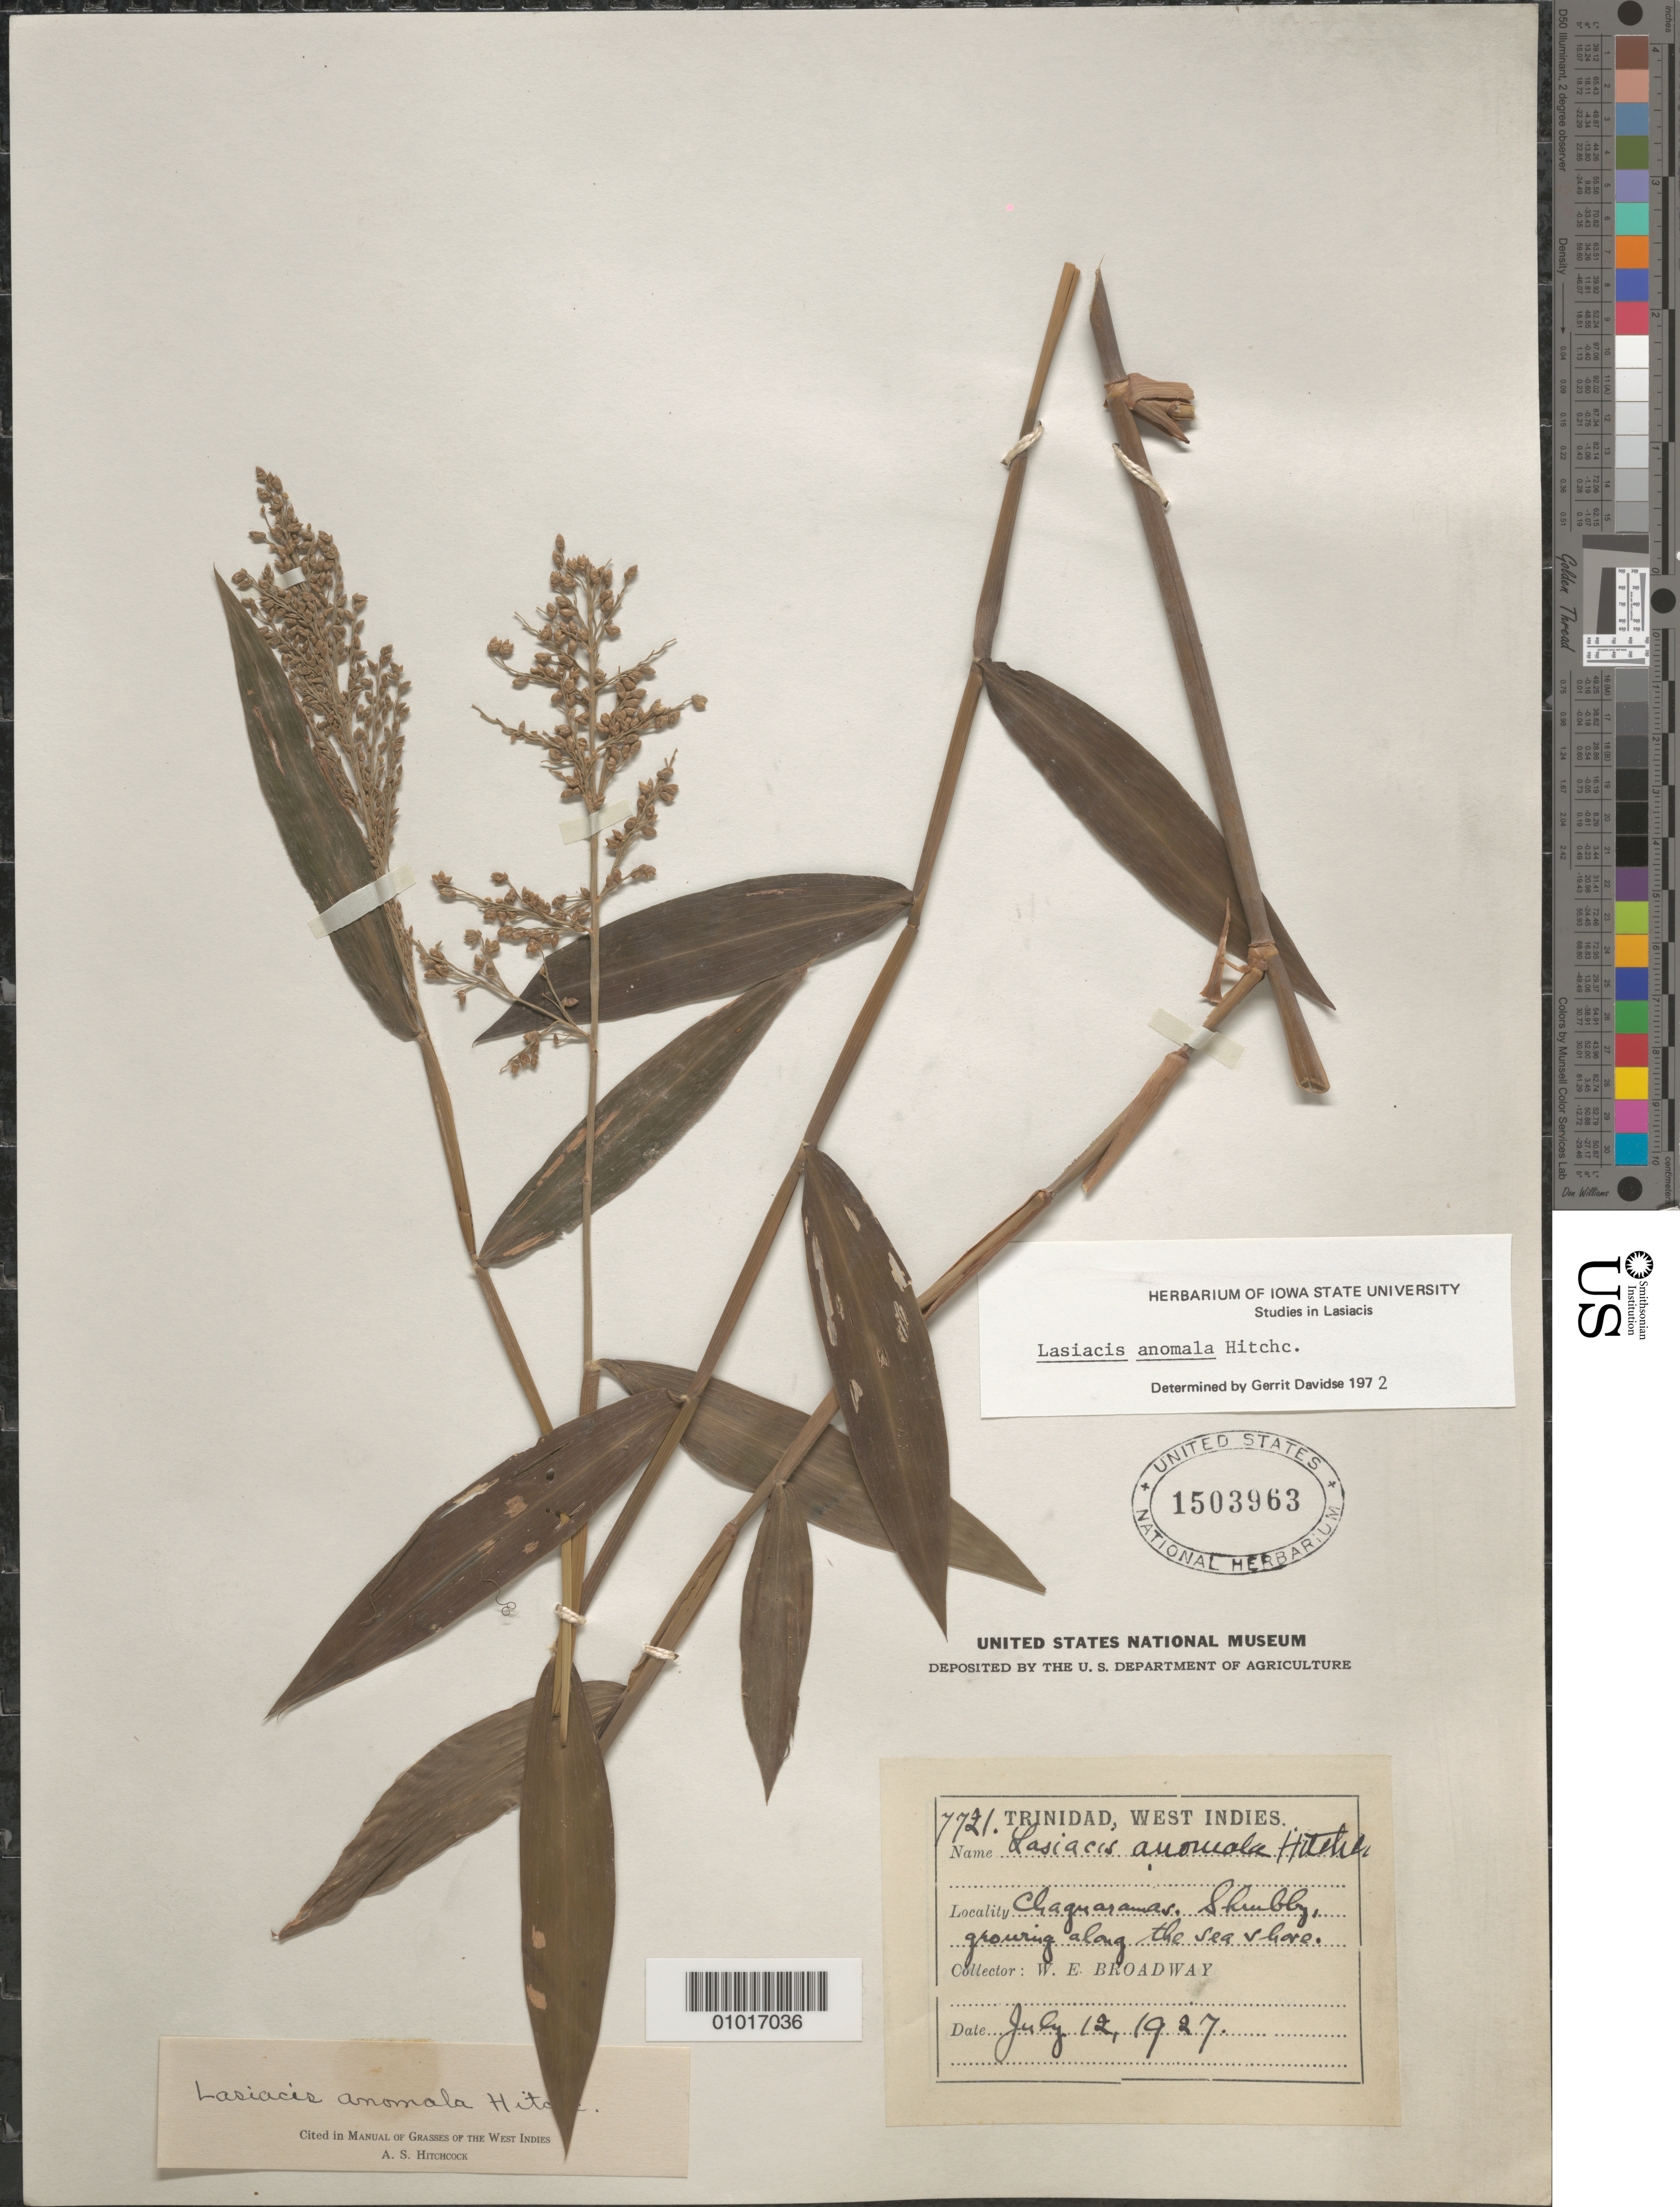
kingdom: Plantae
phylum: Tracheophyta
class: Liliopsida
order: Poales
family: Poaceae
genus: Lasiacis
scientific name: Lasiacis anomala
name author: Hitchc.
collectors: W. E. Broadway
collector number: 7721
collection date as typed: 12 Jul 1927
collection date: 1927-07-12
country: Trinidad and Tobago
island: Trinidad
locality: Chaguaramas, growing along the sea shore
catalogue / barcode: US 1503963